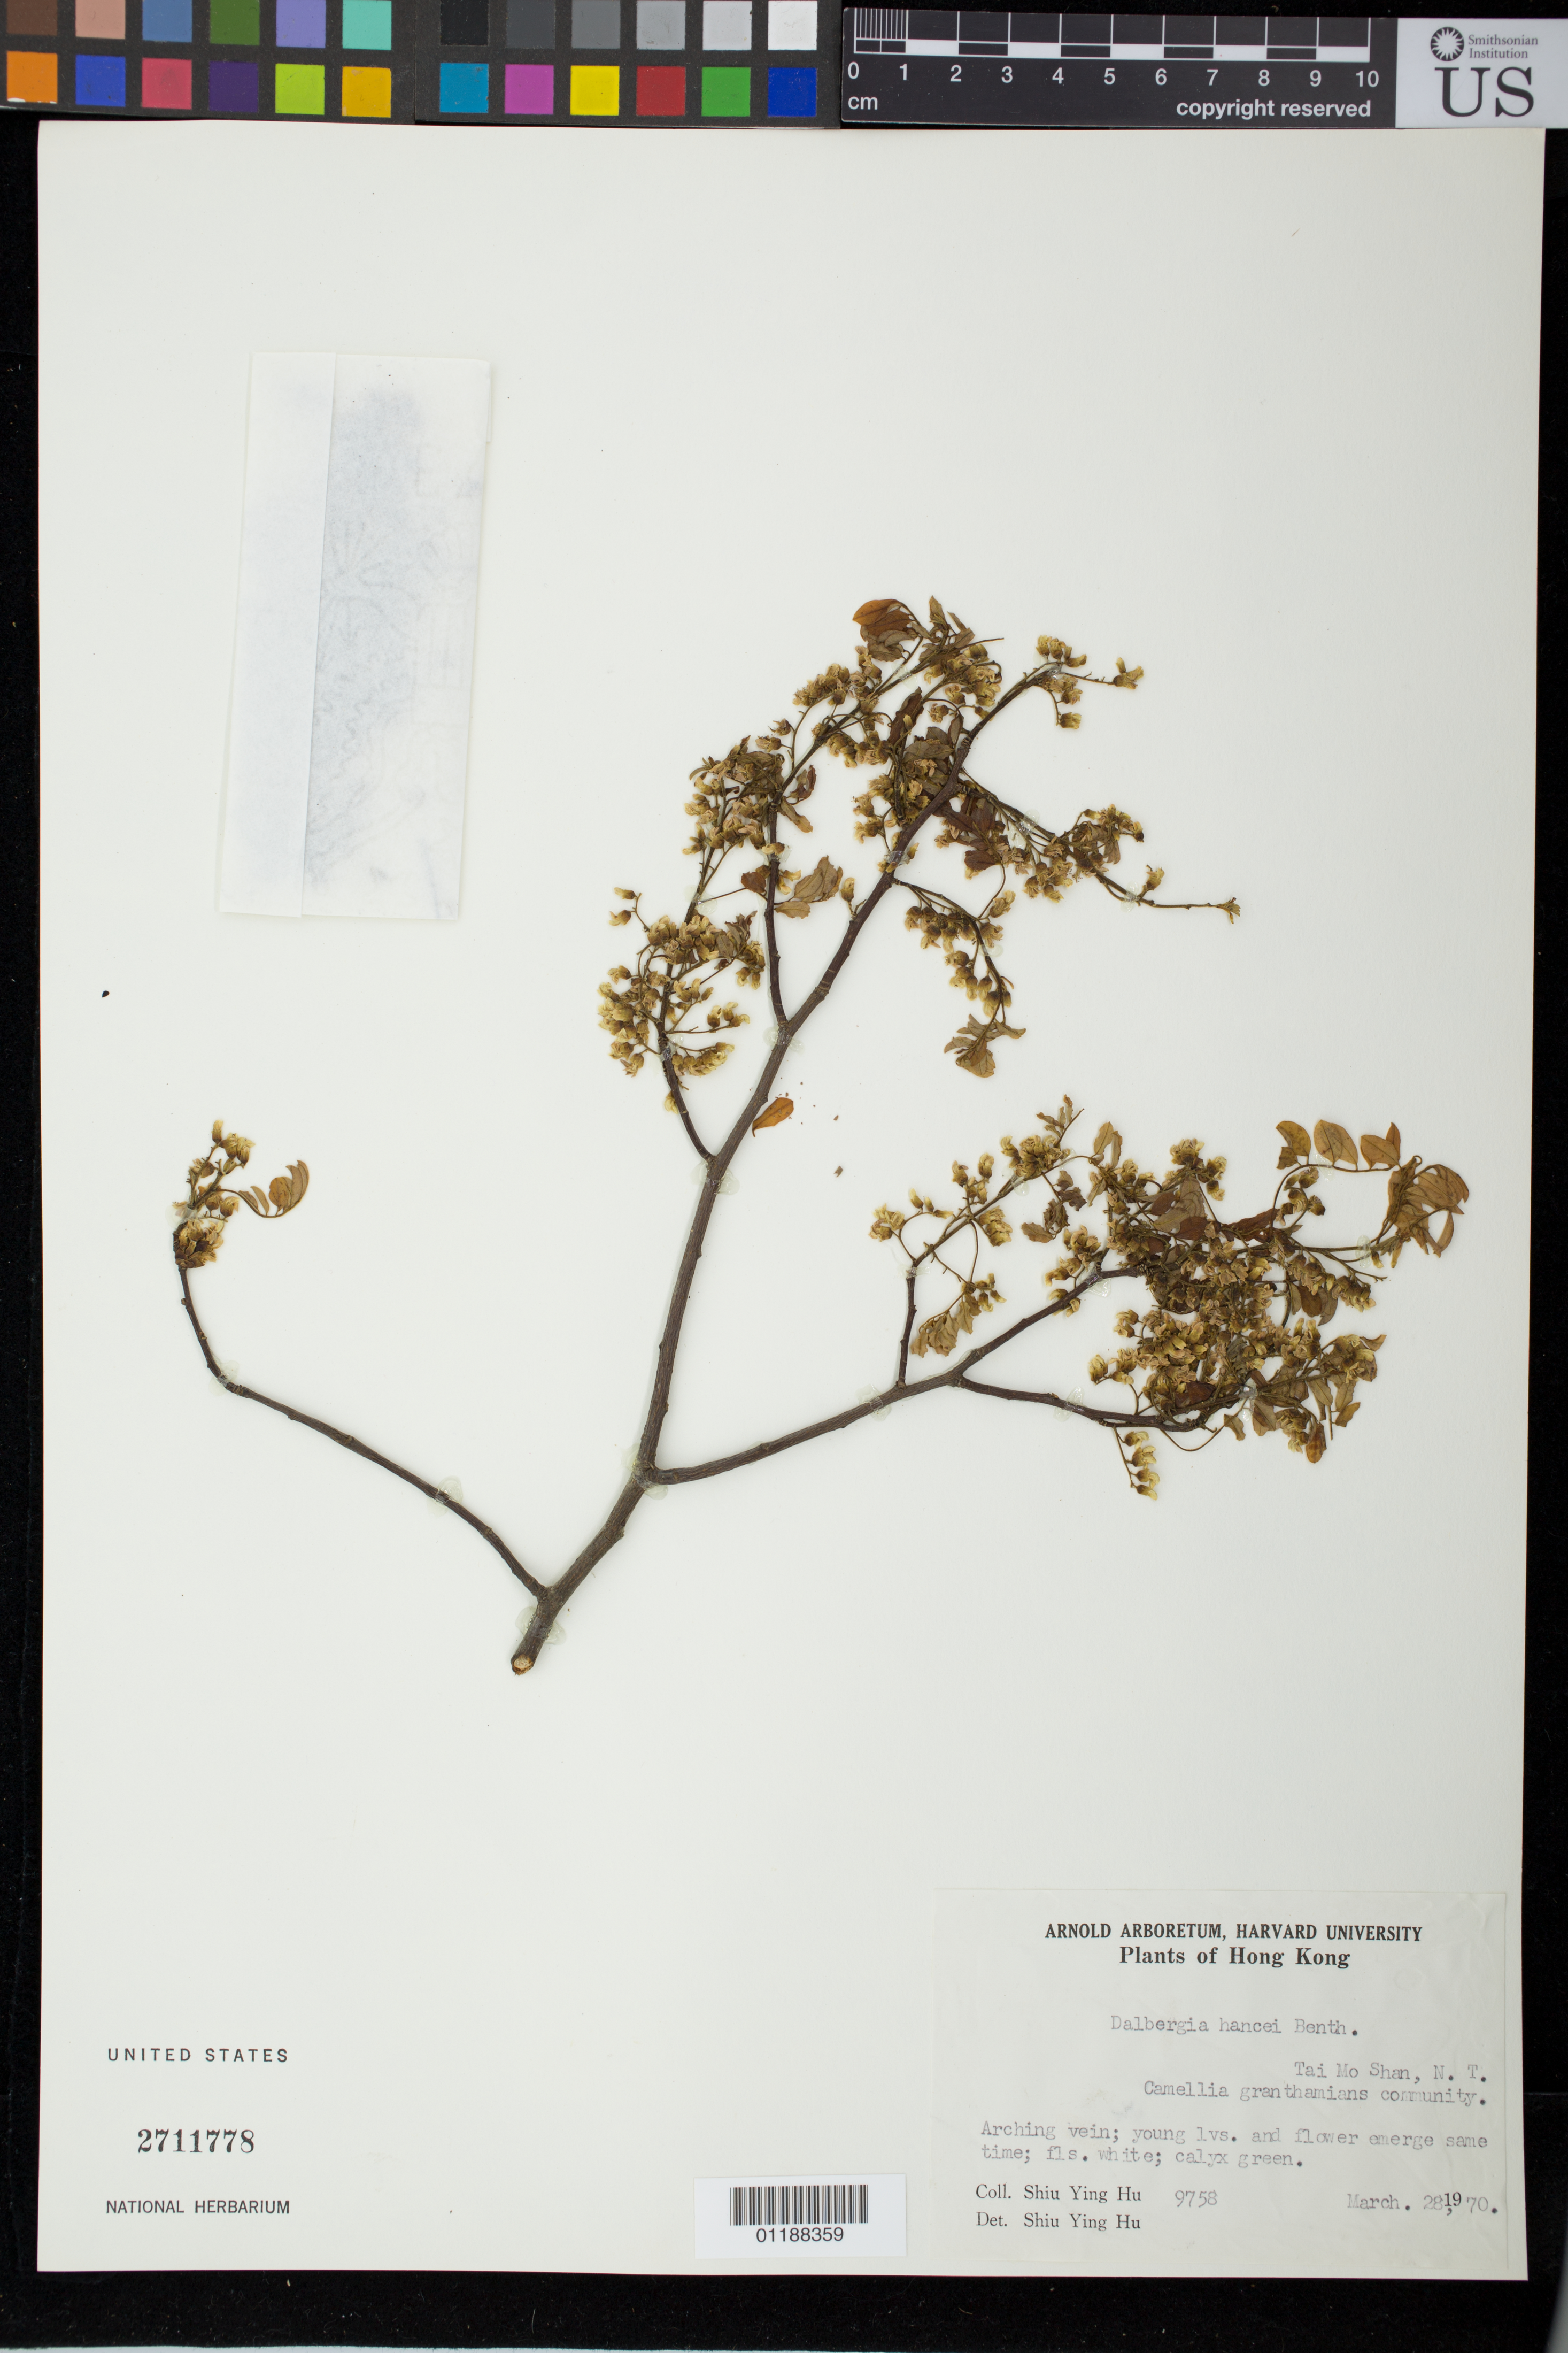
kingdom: Plantae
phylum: Tracheophyta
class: Magnoliopsida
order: Fabales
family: Fabaceae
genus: Dalbergia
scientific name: Dalbergia hancei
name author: Benth.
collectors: S. Y. Hu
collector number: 9758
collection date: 1970-03-28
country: China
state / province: Hong Kong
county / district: New Territories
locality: Tai Mo Shan, N.T.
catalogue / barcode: US 2711778